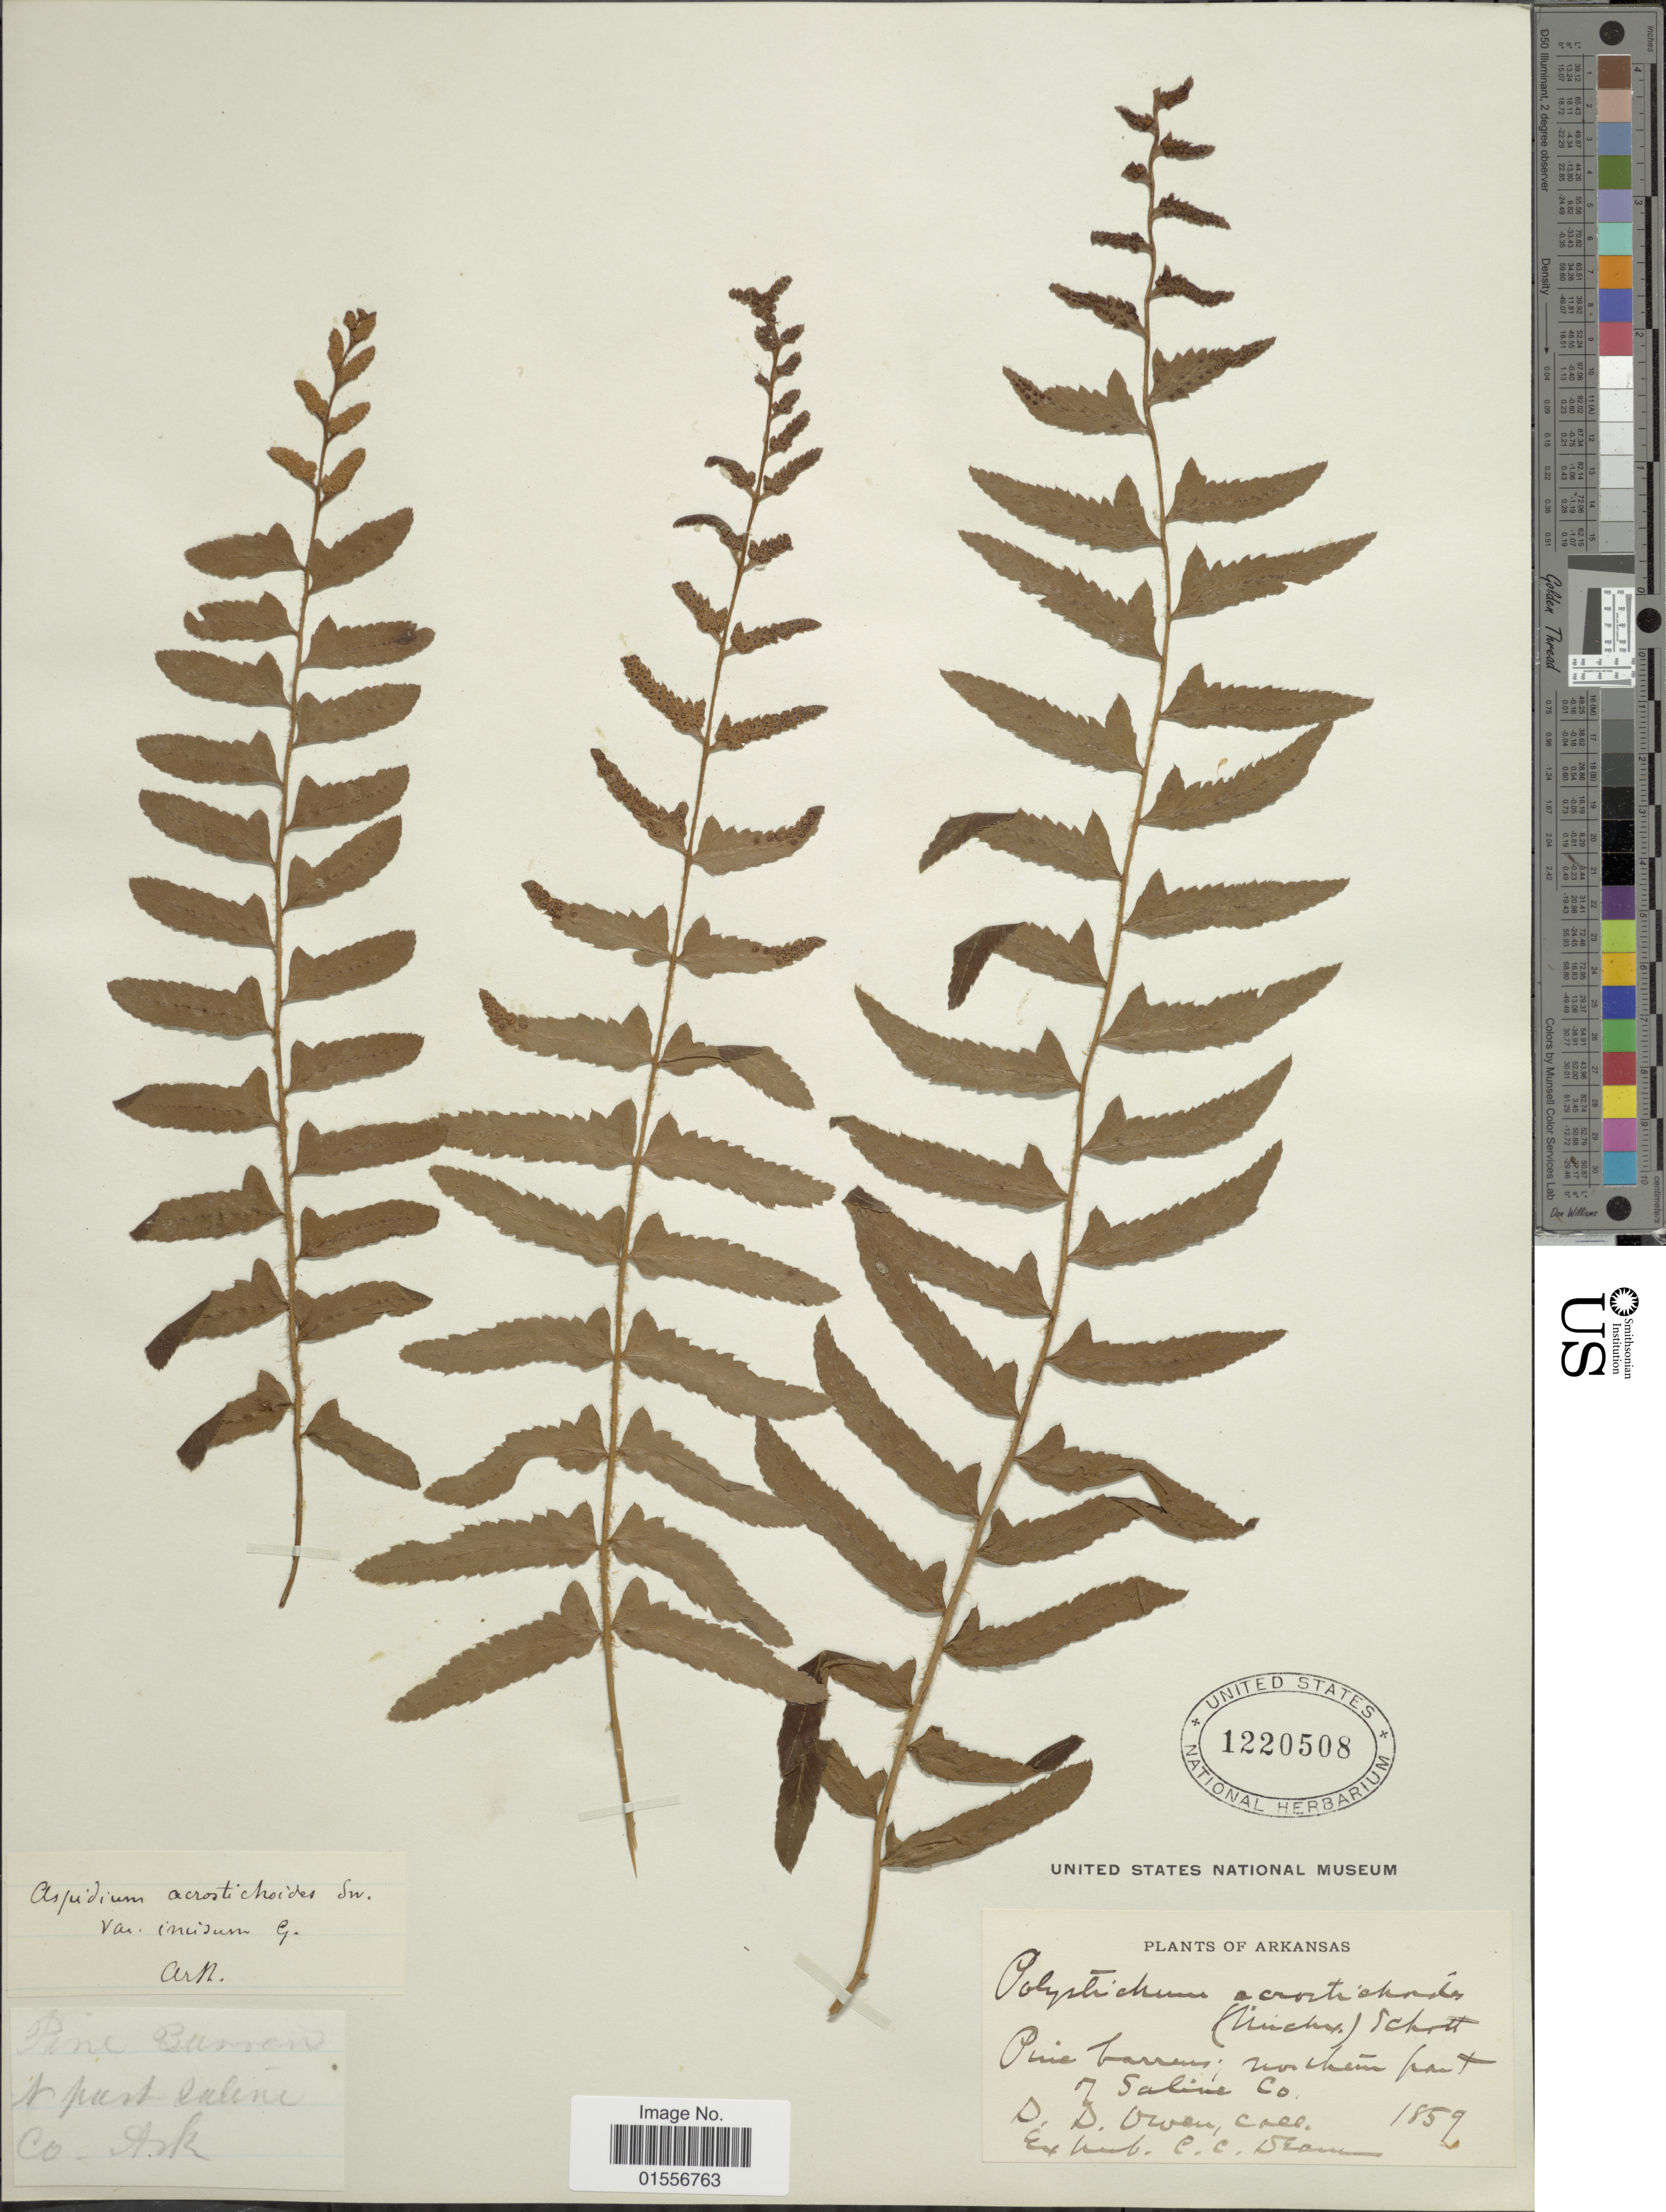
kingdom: Plantae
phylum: Tracheophyta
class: Polypodiopsida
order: Polypodiales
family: Dryopteridaceae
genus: Polystichum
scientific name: Polystichum acrostichoides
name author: (Michx.) Schott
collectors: D. Owen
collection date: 1859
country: United States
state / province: Arkansas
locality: Pine barrens; northern plant of Saline Co.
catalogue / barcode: US 1220508